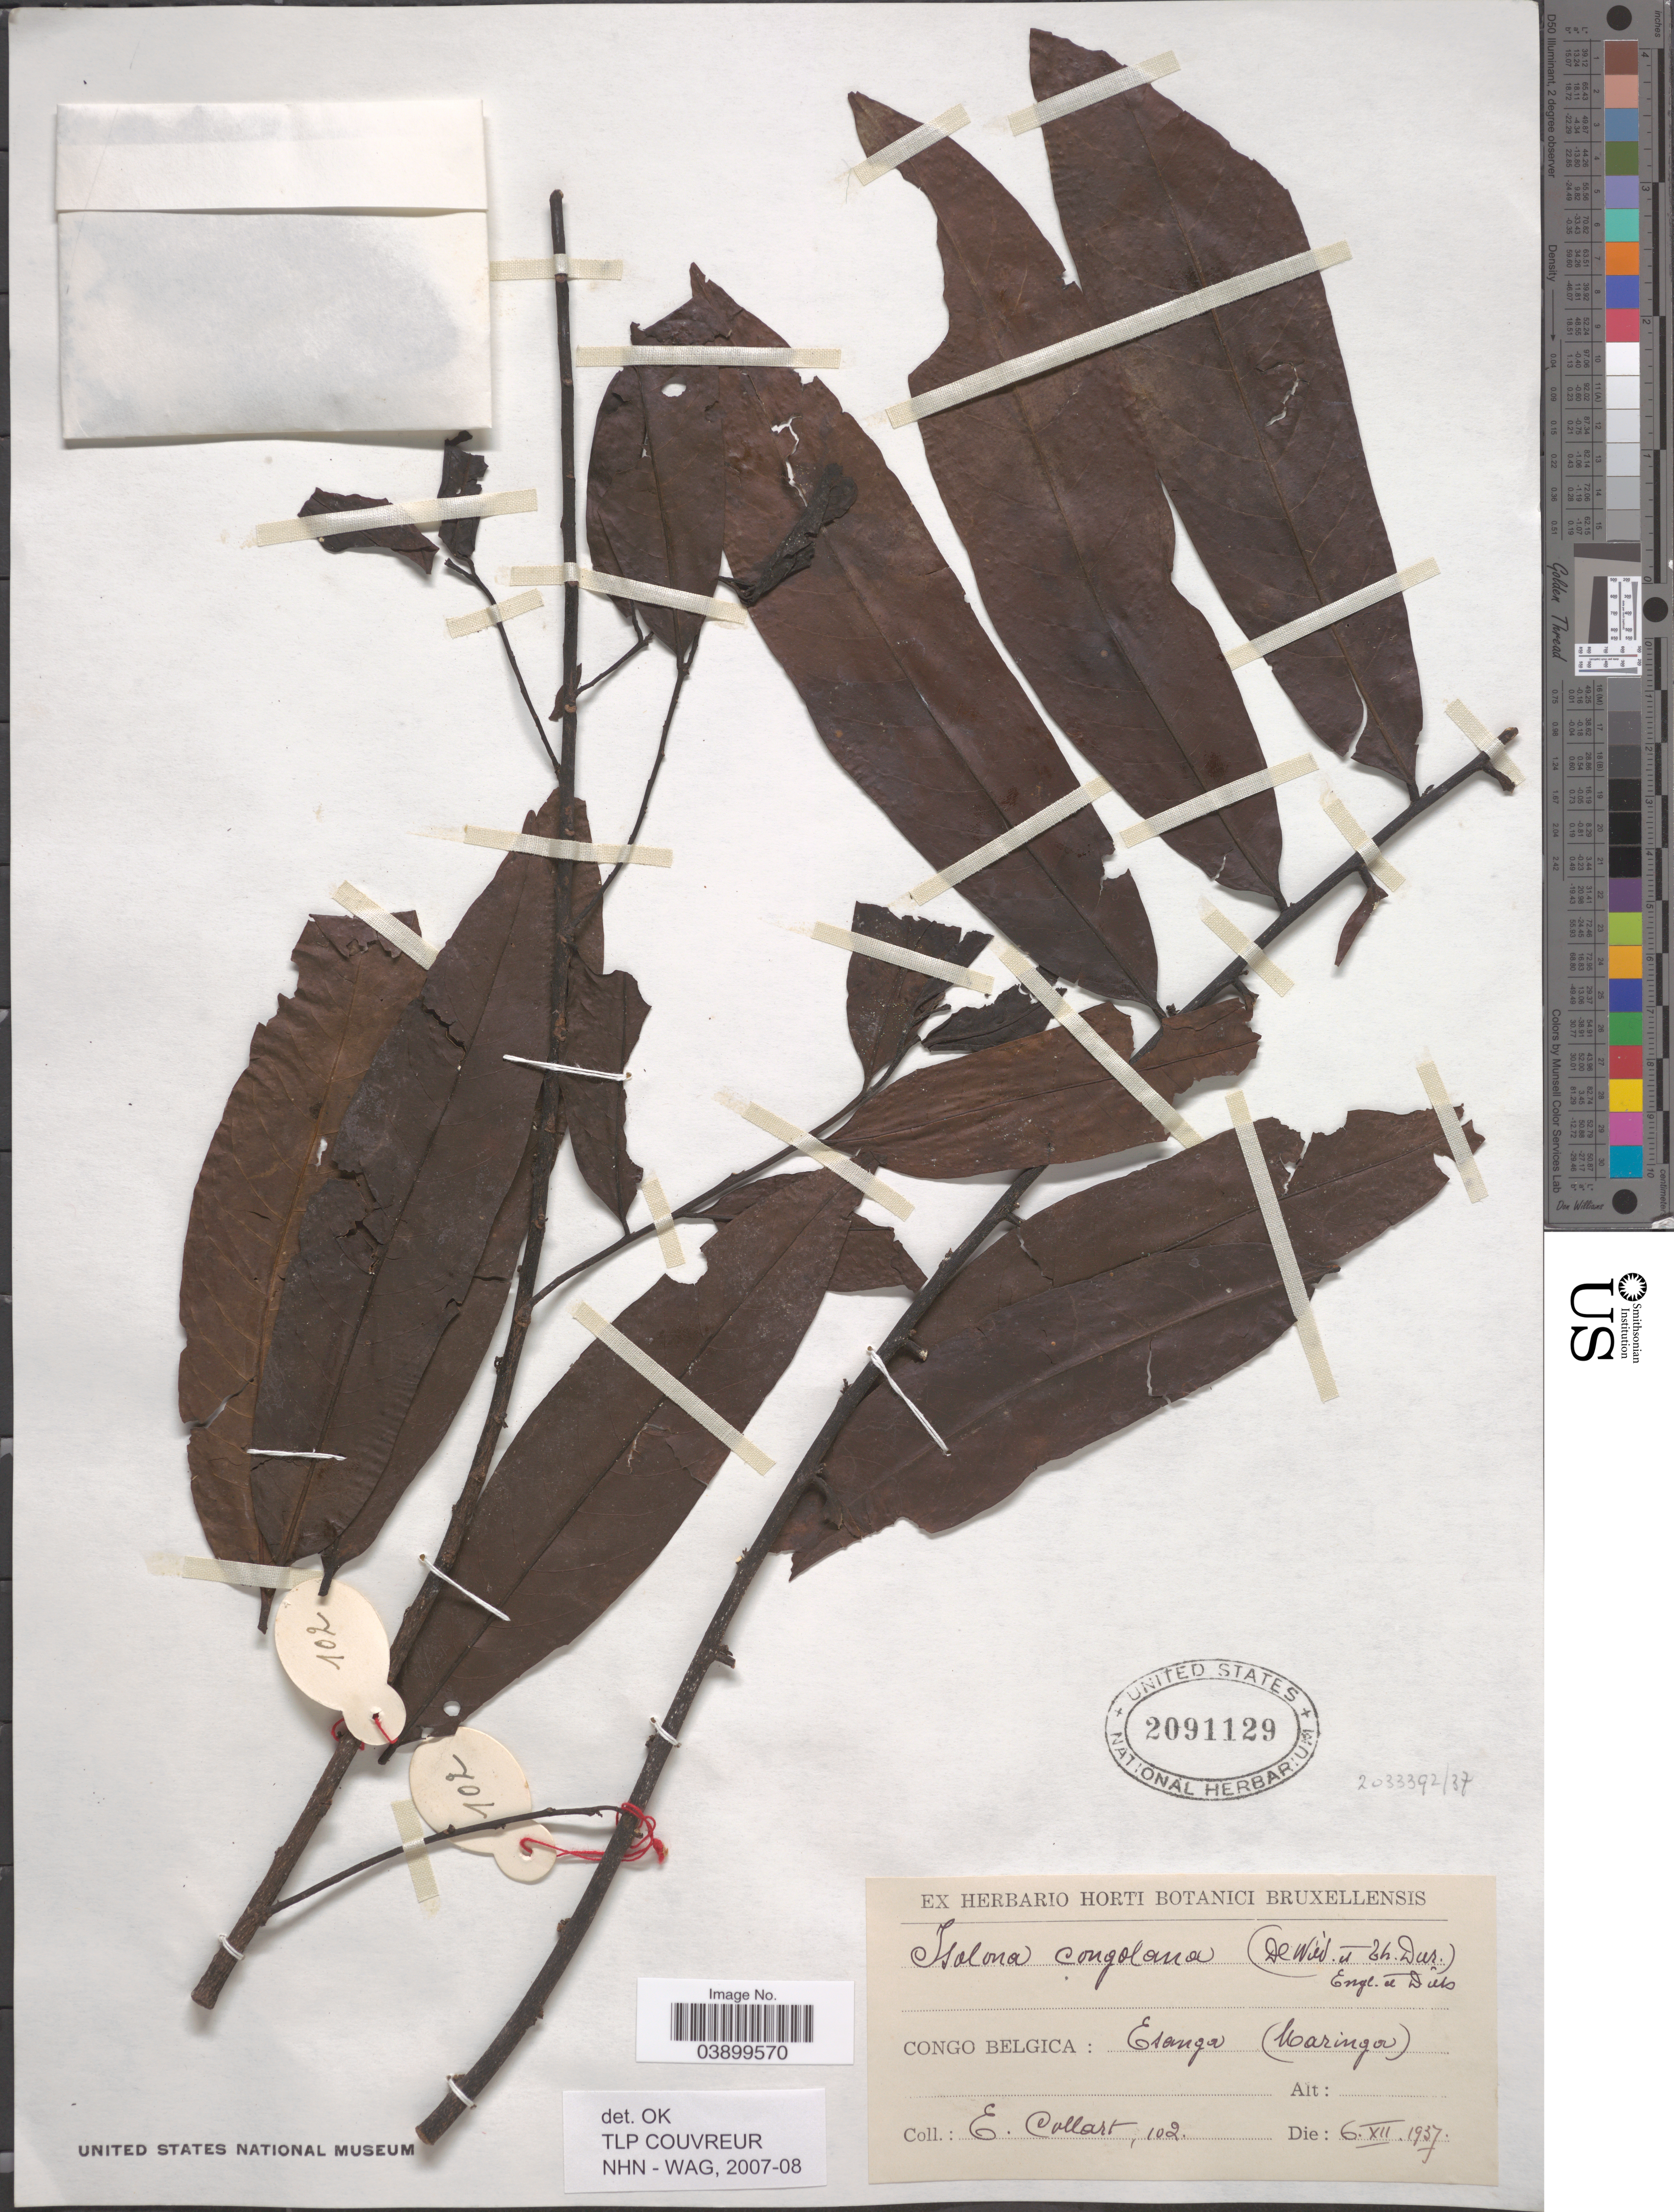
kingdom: Plantae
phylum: Tracheophyta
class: Magnoliopsida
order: Magnoliales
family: Annonaceae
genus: Isolona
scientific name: Isolona congolana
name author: Engl. & Diels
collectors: E. Collart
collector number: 102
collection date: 1937-12-06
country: Congo, Democratic Republic of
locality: Congo Belgica: Etanga (Maringa).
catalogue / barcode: US 2091129